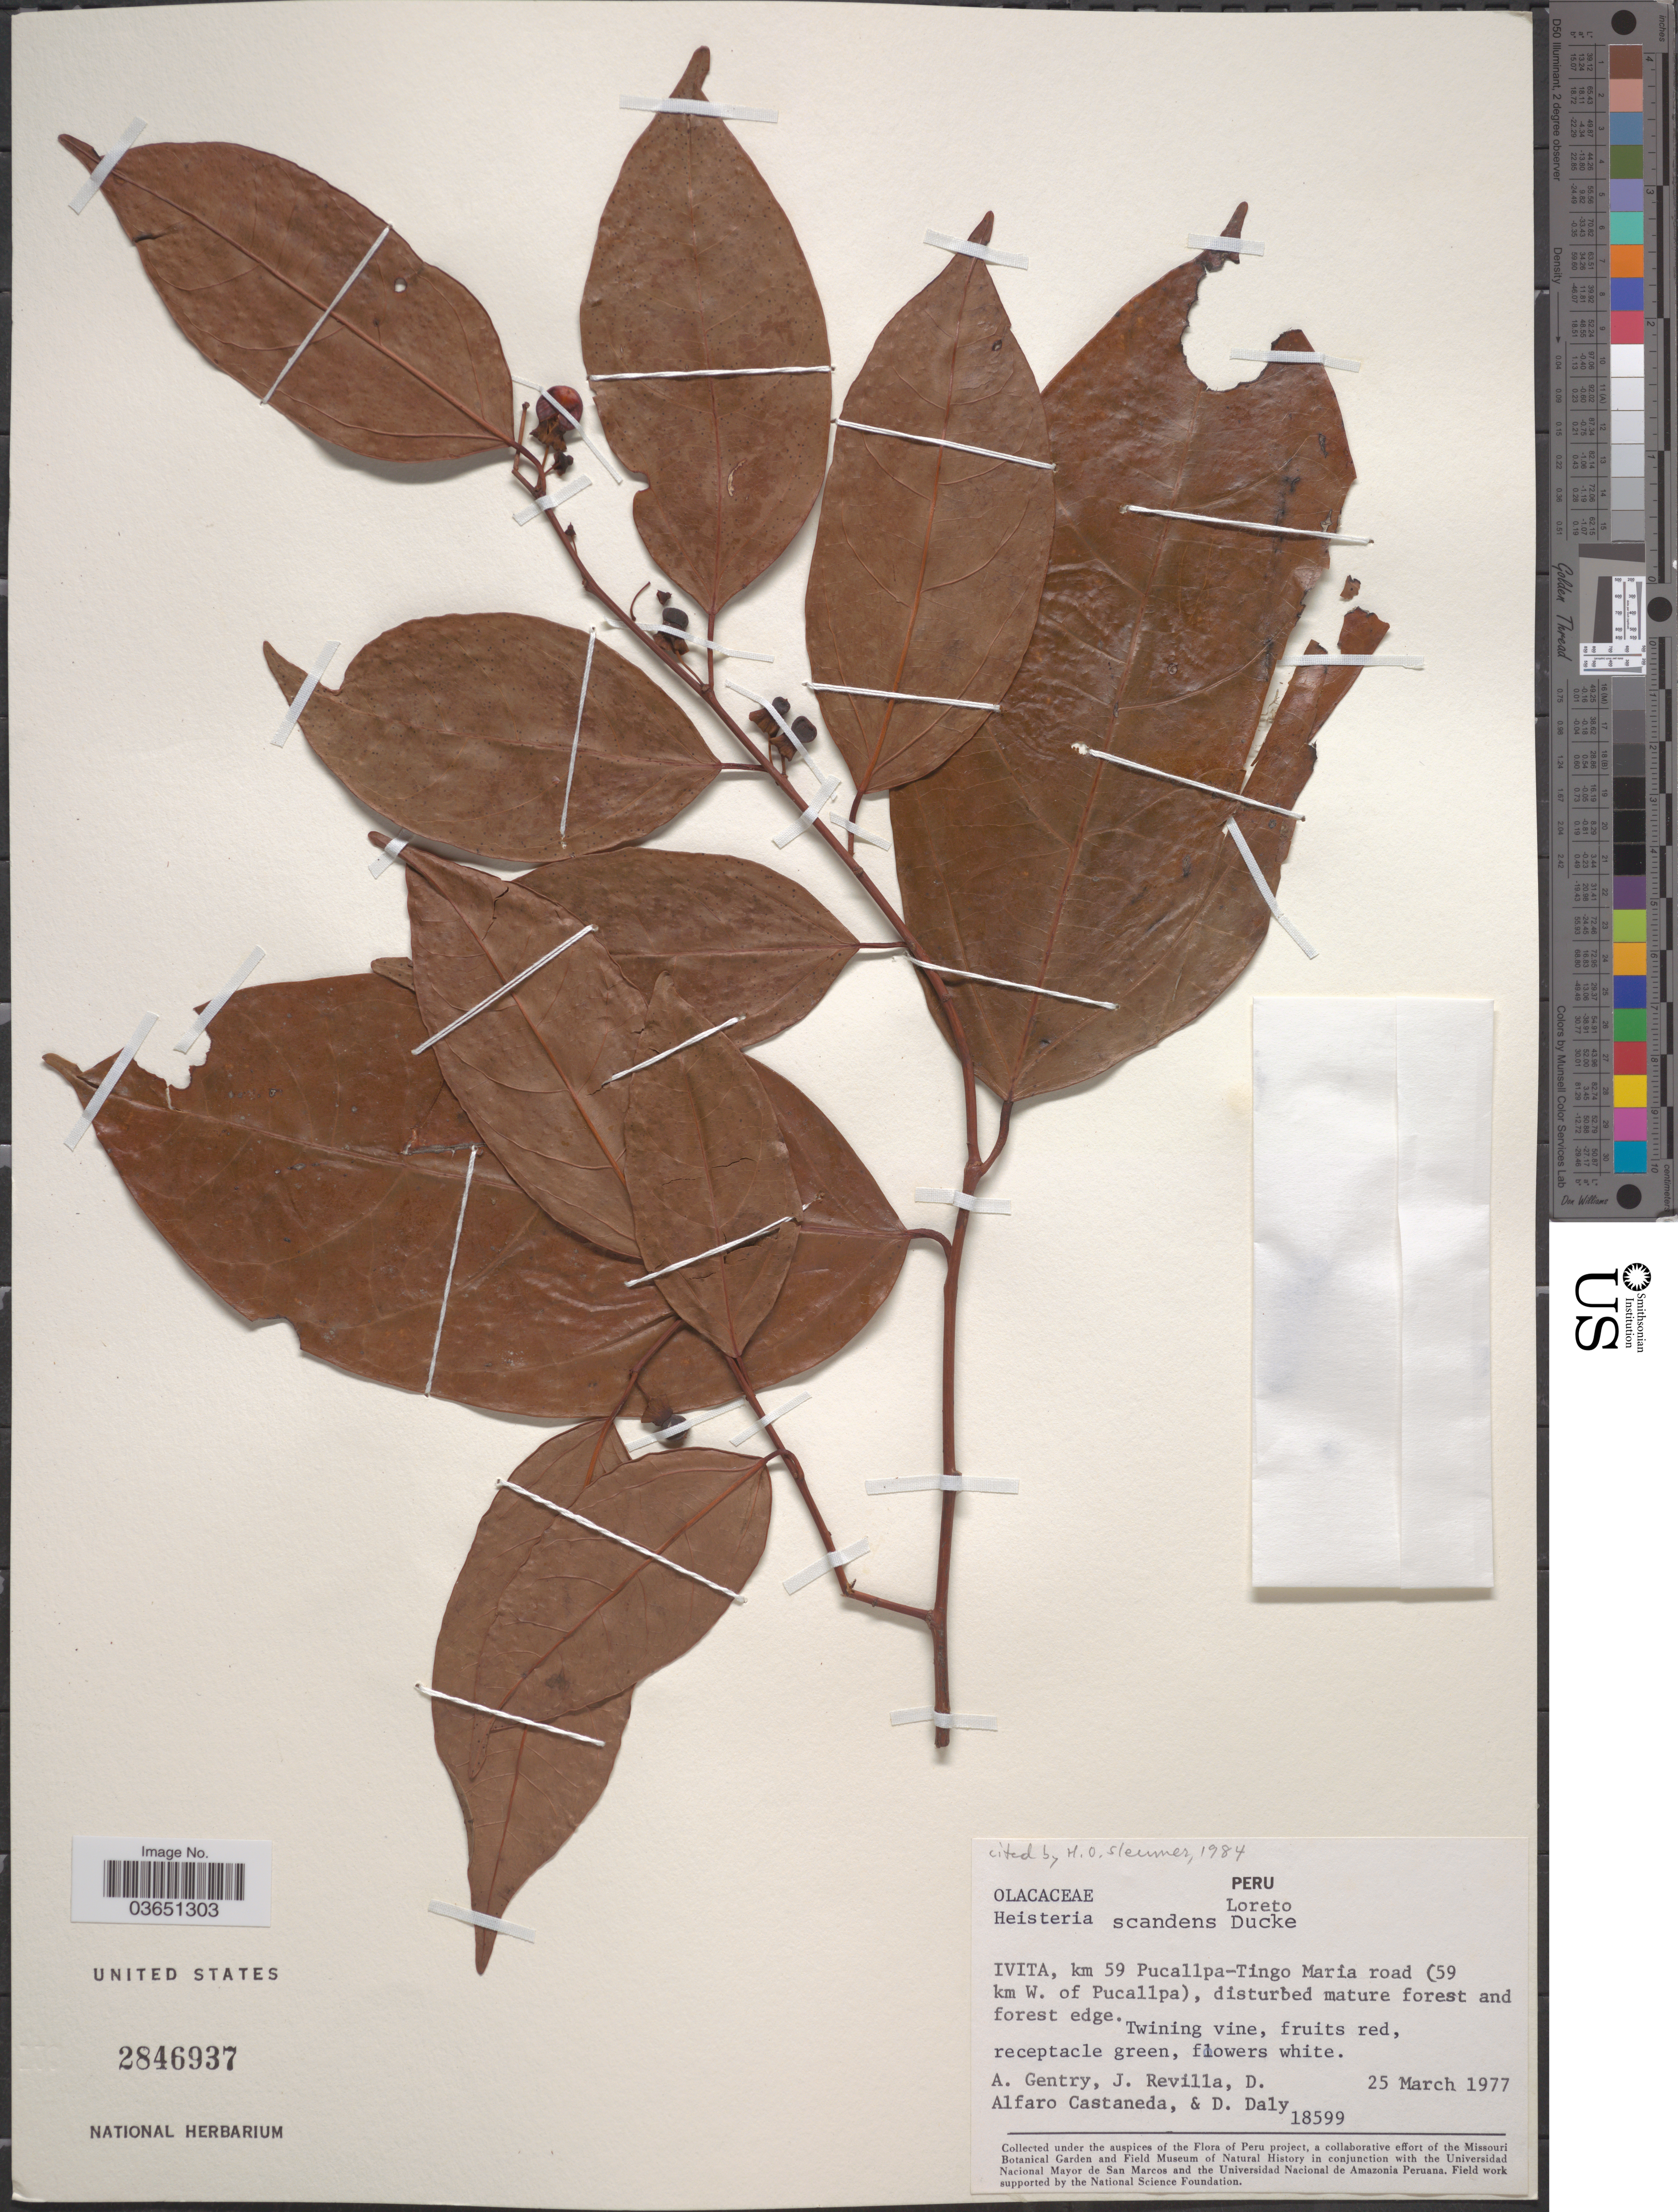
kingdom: Plantae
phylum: Tracheophyta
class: Magnoliopsida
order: Santalales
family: Erythropalaceae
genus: Heisteria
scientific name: Heisteria scandens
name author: Ducke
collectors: A. H. Gentry, J. Revilla, D. Alfaro Castaneda & D. C. Daly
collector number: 18599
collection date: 1977-03-25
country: Peru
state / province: Loreto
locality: Ivita, km 59 Pucallpa-Tingo Maria road (59 km W. of Pucallpa).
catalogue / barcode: US 2846937